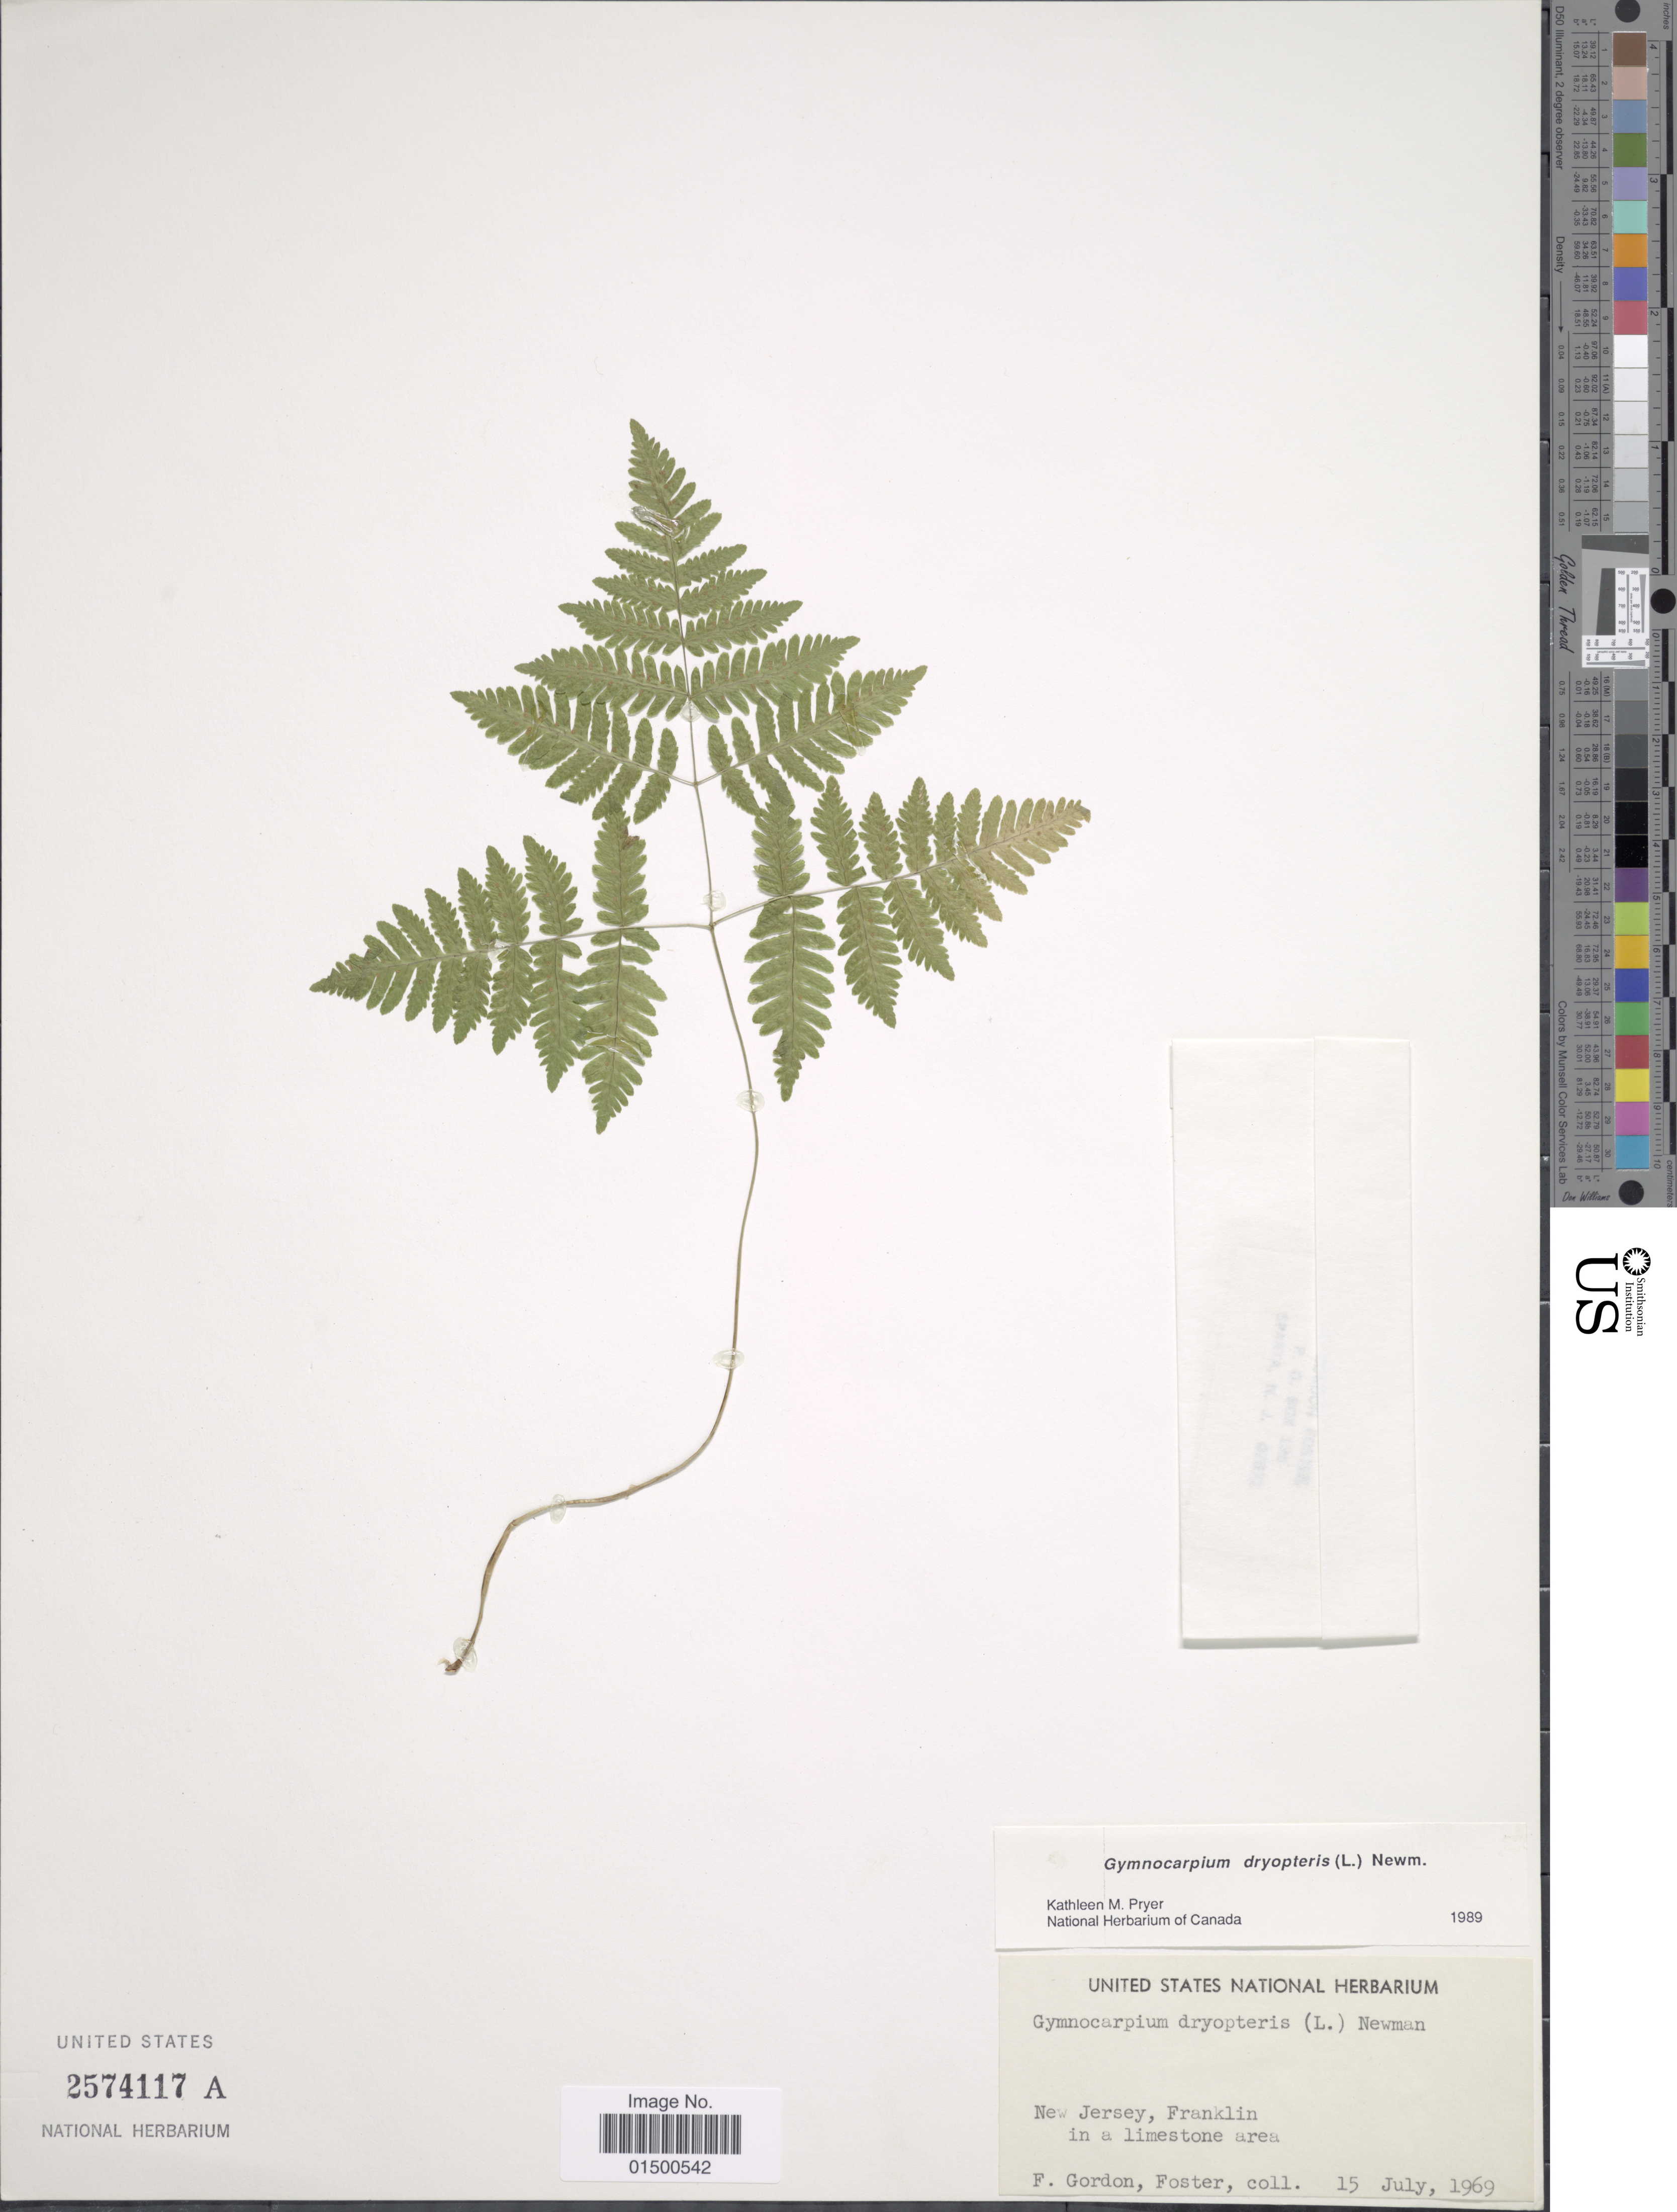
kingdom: Plantae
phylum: Tracheophyta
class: Polypodiopsida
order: Polypodiales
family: Cystopteridaceae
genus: Gymnocarpium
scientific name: Gymnocarpium dryopteris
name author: (L.) Newman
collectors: F. Gordon & -. Foster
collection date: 1969-07-15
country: United States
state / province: New Jersey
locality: Franklin in a limestone area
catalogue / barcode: US 2574117A